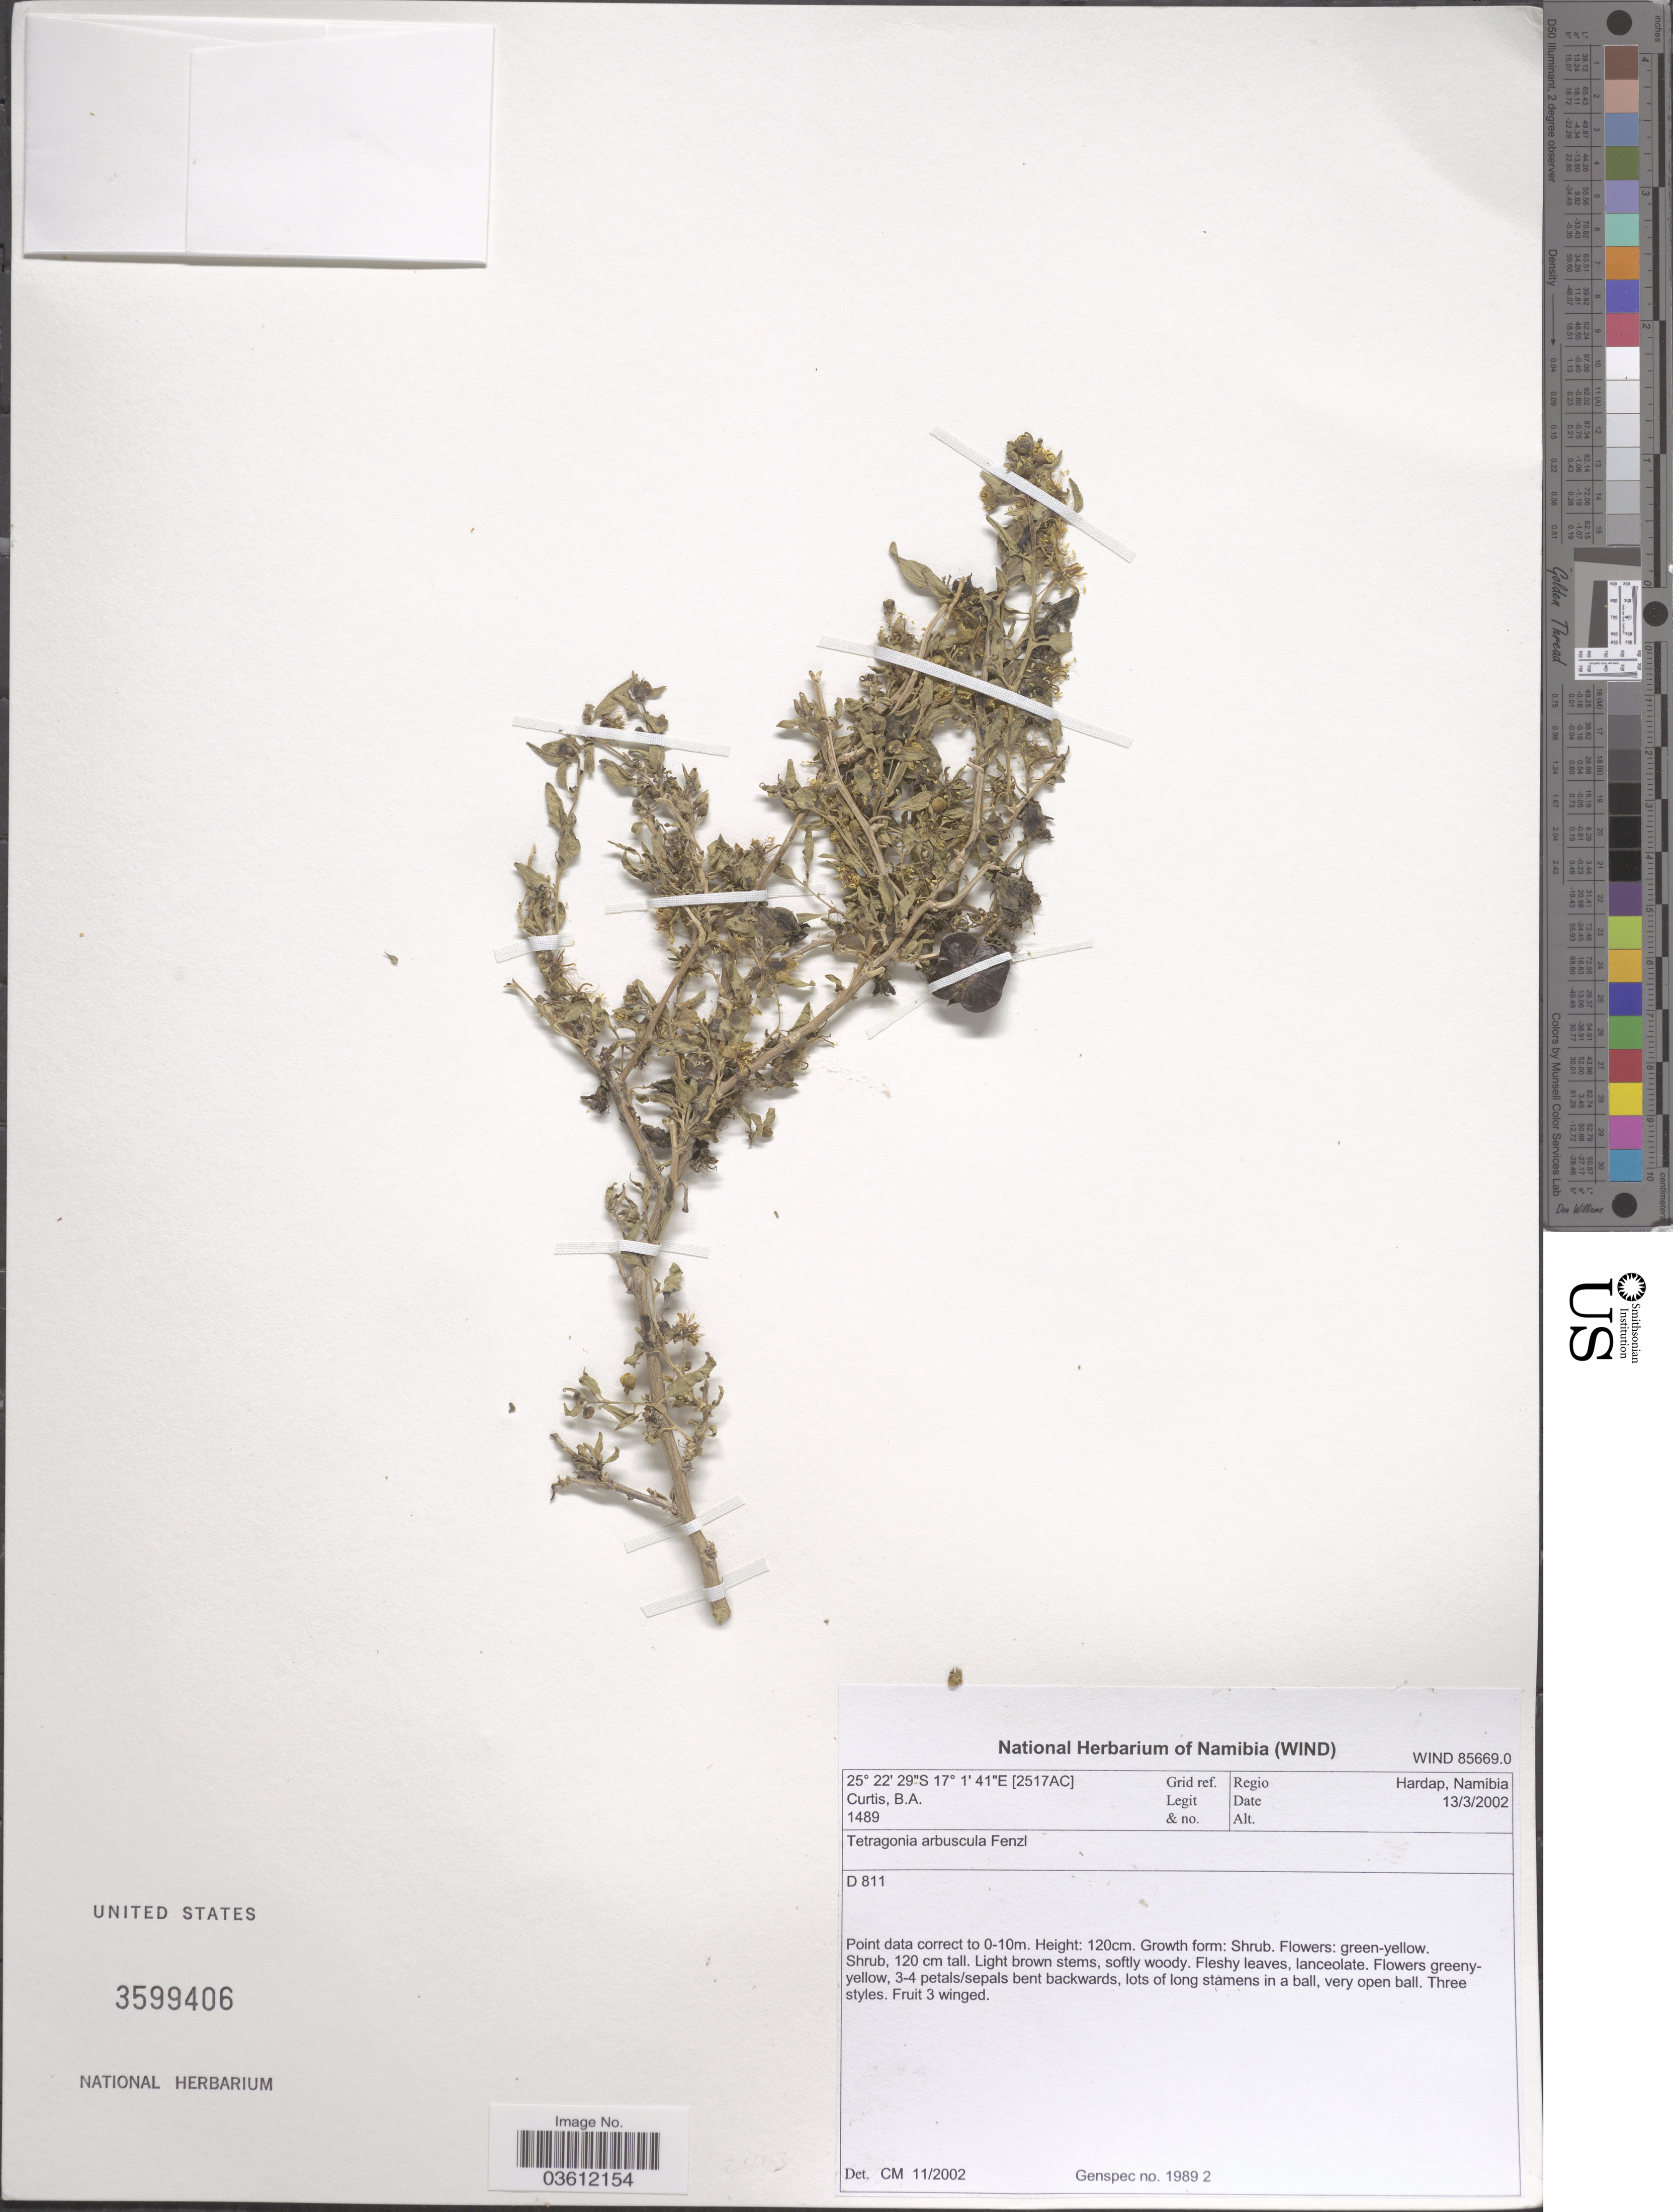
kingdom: Plantae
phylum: Tracheophyta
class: Magnoliopsida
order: Caryophyllales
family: Aizoaceae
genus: Tetragonia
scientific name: Tetragonia arbuscula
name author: Fenzl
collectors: B. A. Curtis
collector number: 1489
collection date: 2002-03-13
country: Namibia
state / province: Hardap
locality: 2517AC Grid ref. D 811.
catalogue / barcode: US 3599406